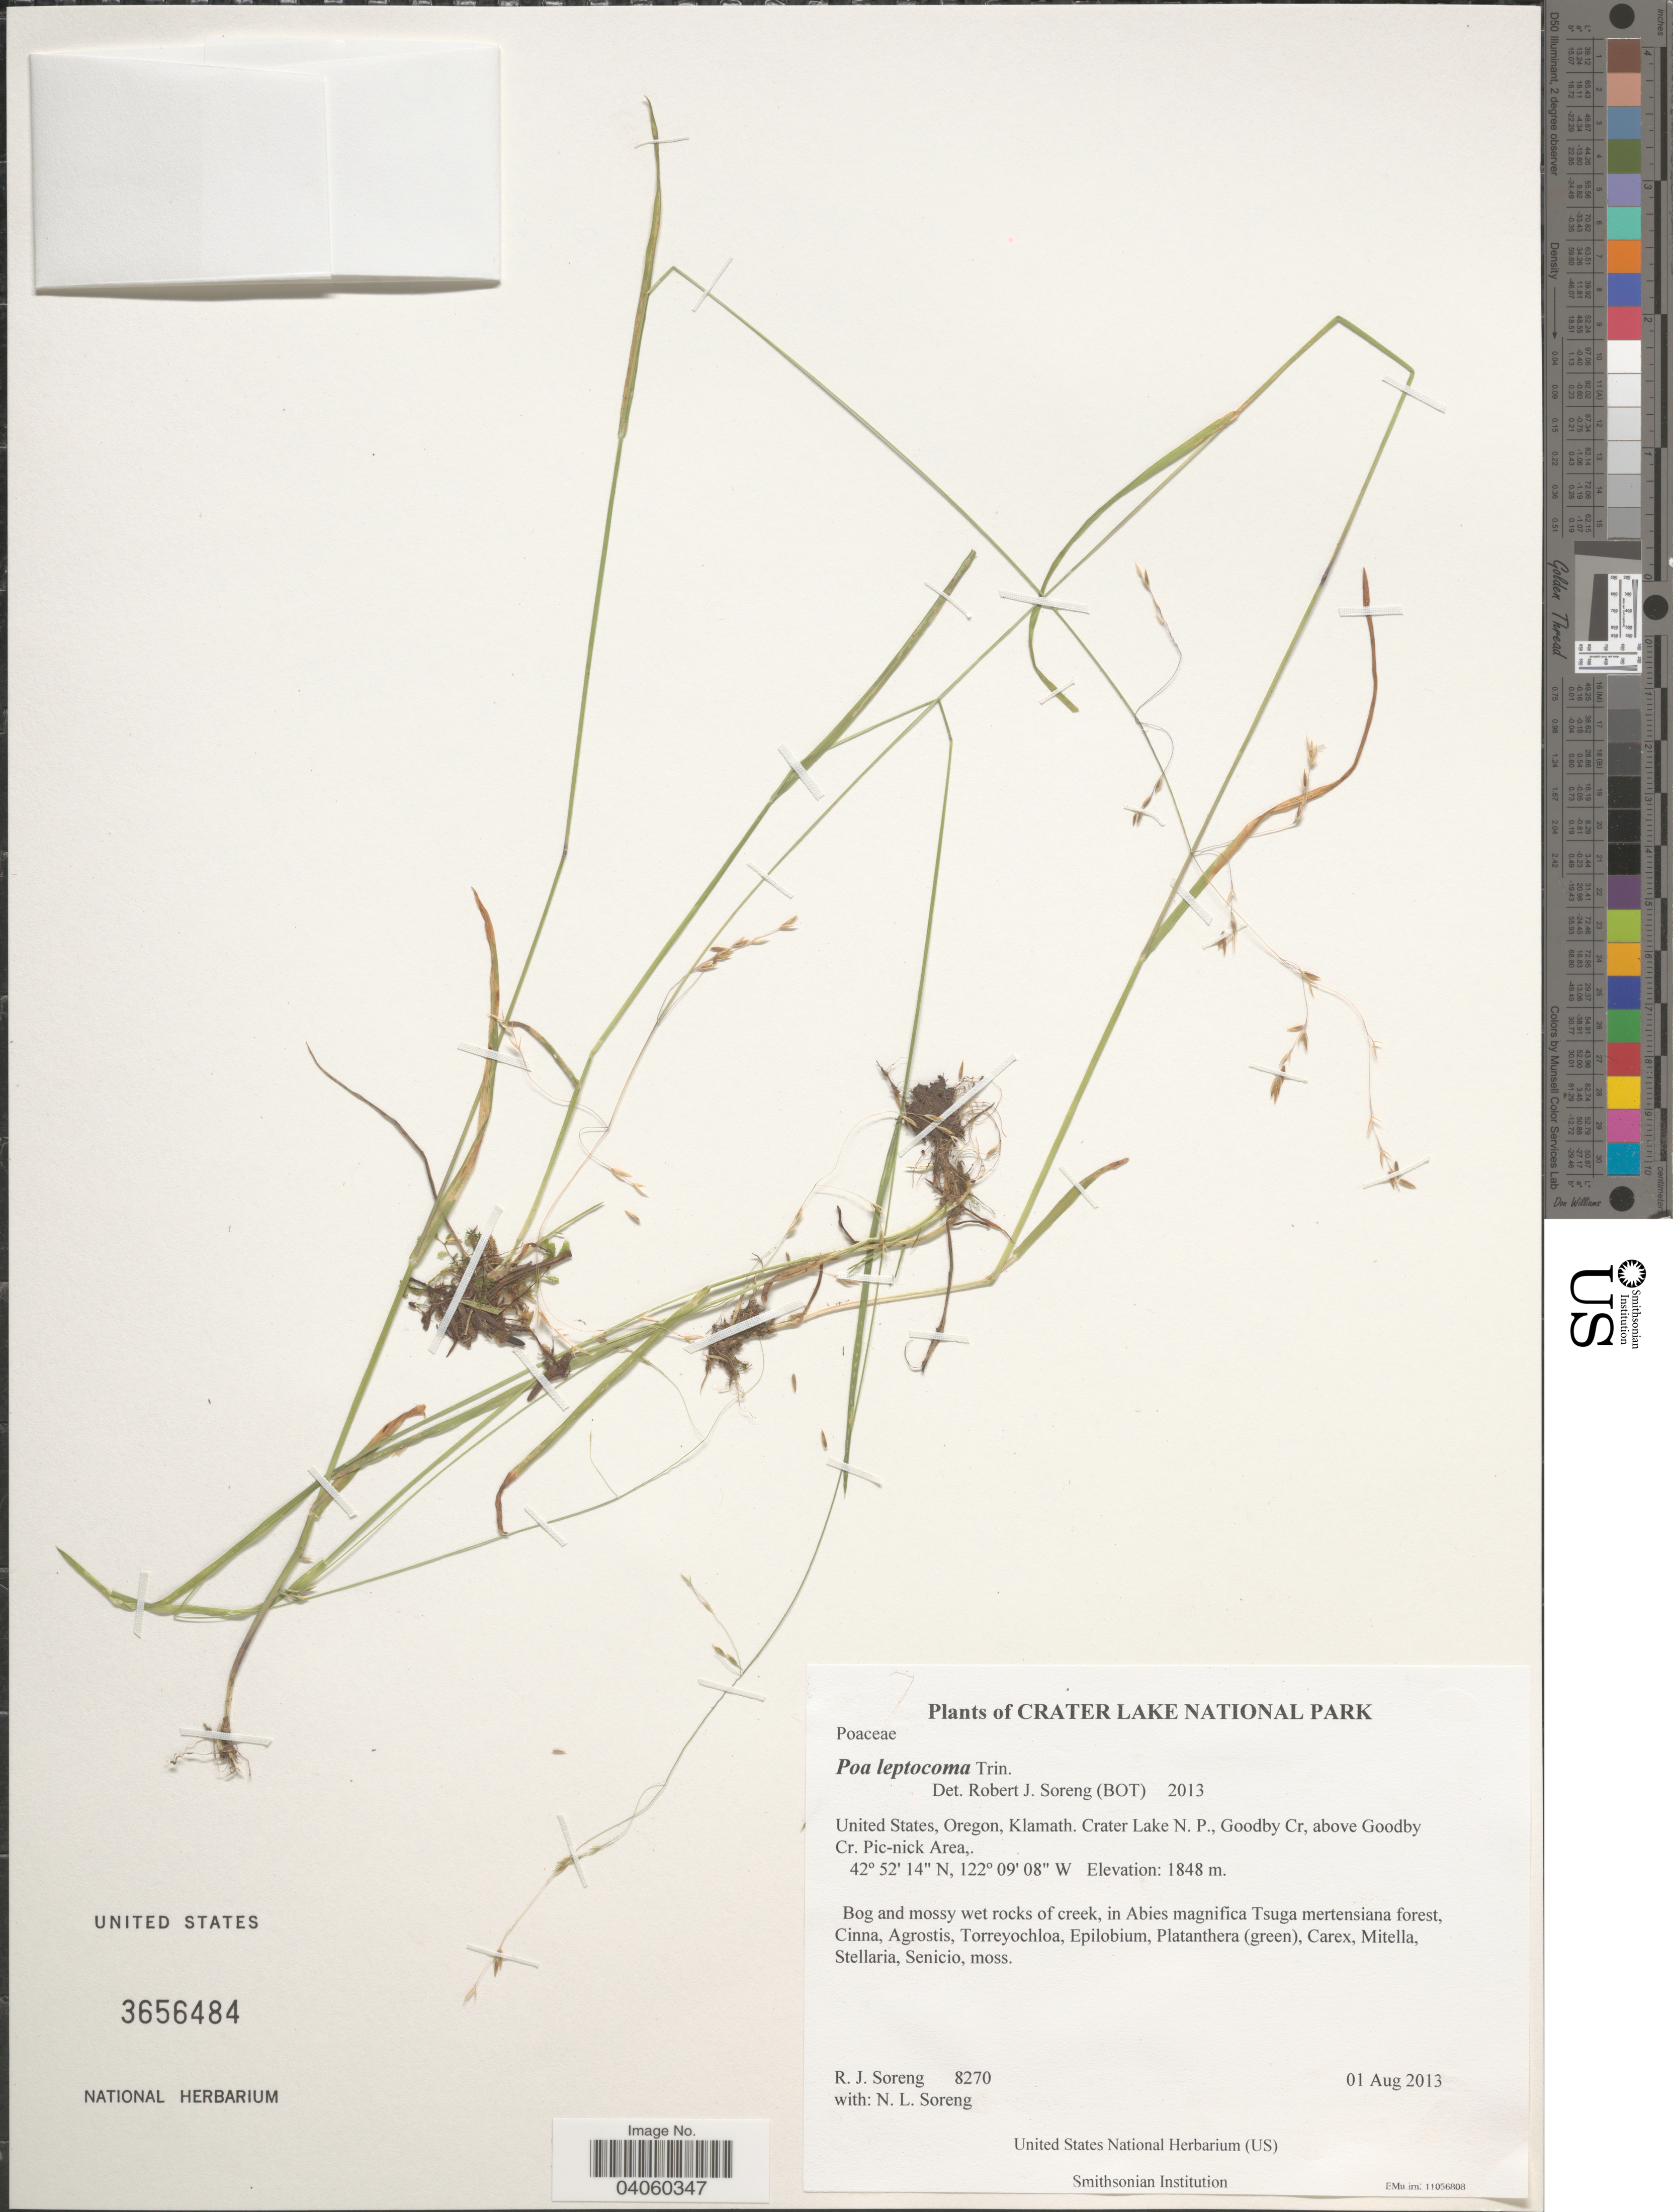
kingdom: Plantae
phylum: Tracheophyta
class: Liliopsida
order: Poales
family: Poaceae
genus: Poa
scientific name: Poa leptocoma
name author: Trin.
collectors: R. J. Soreng & N. L. Soreng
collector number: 8270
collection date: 2013-08-01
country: United States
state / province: Oregon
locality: Crater Lake National Park. Klamath, Crater Lake N. P., Goodby Cr, above Goodby Cr. Pic-nick Area.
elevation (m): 1848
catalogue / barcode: US 3656484